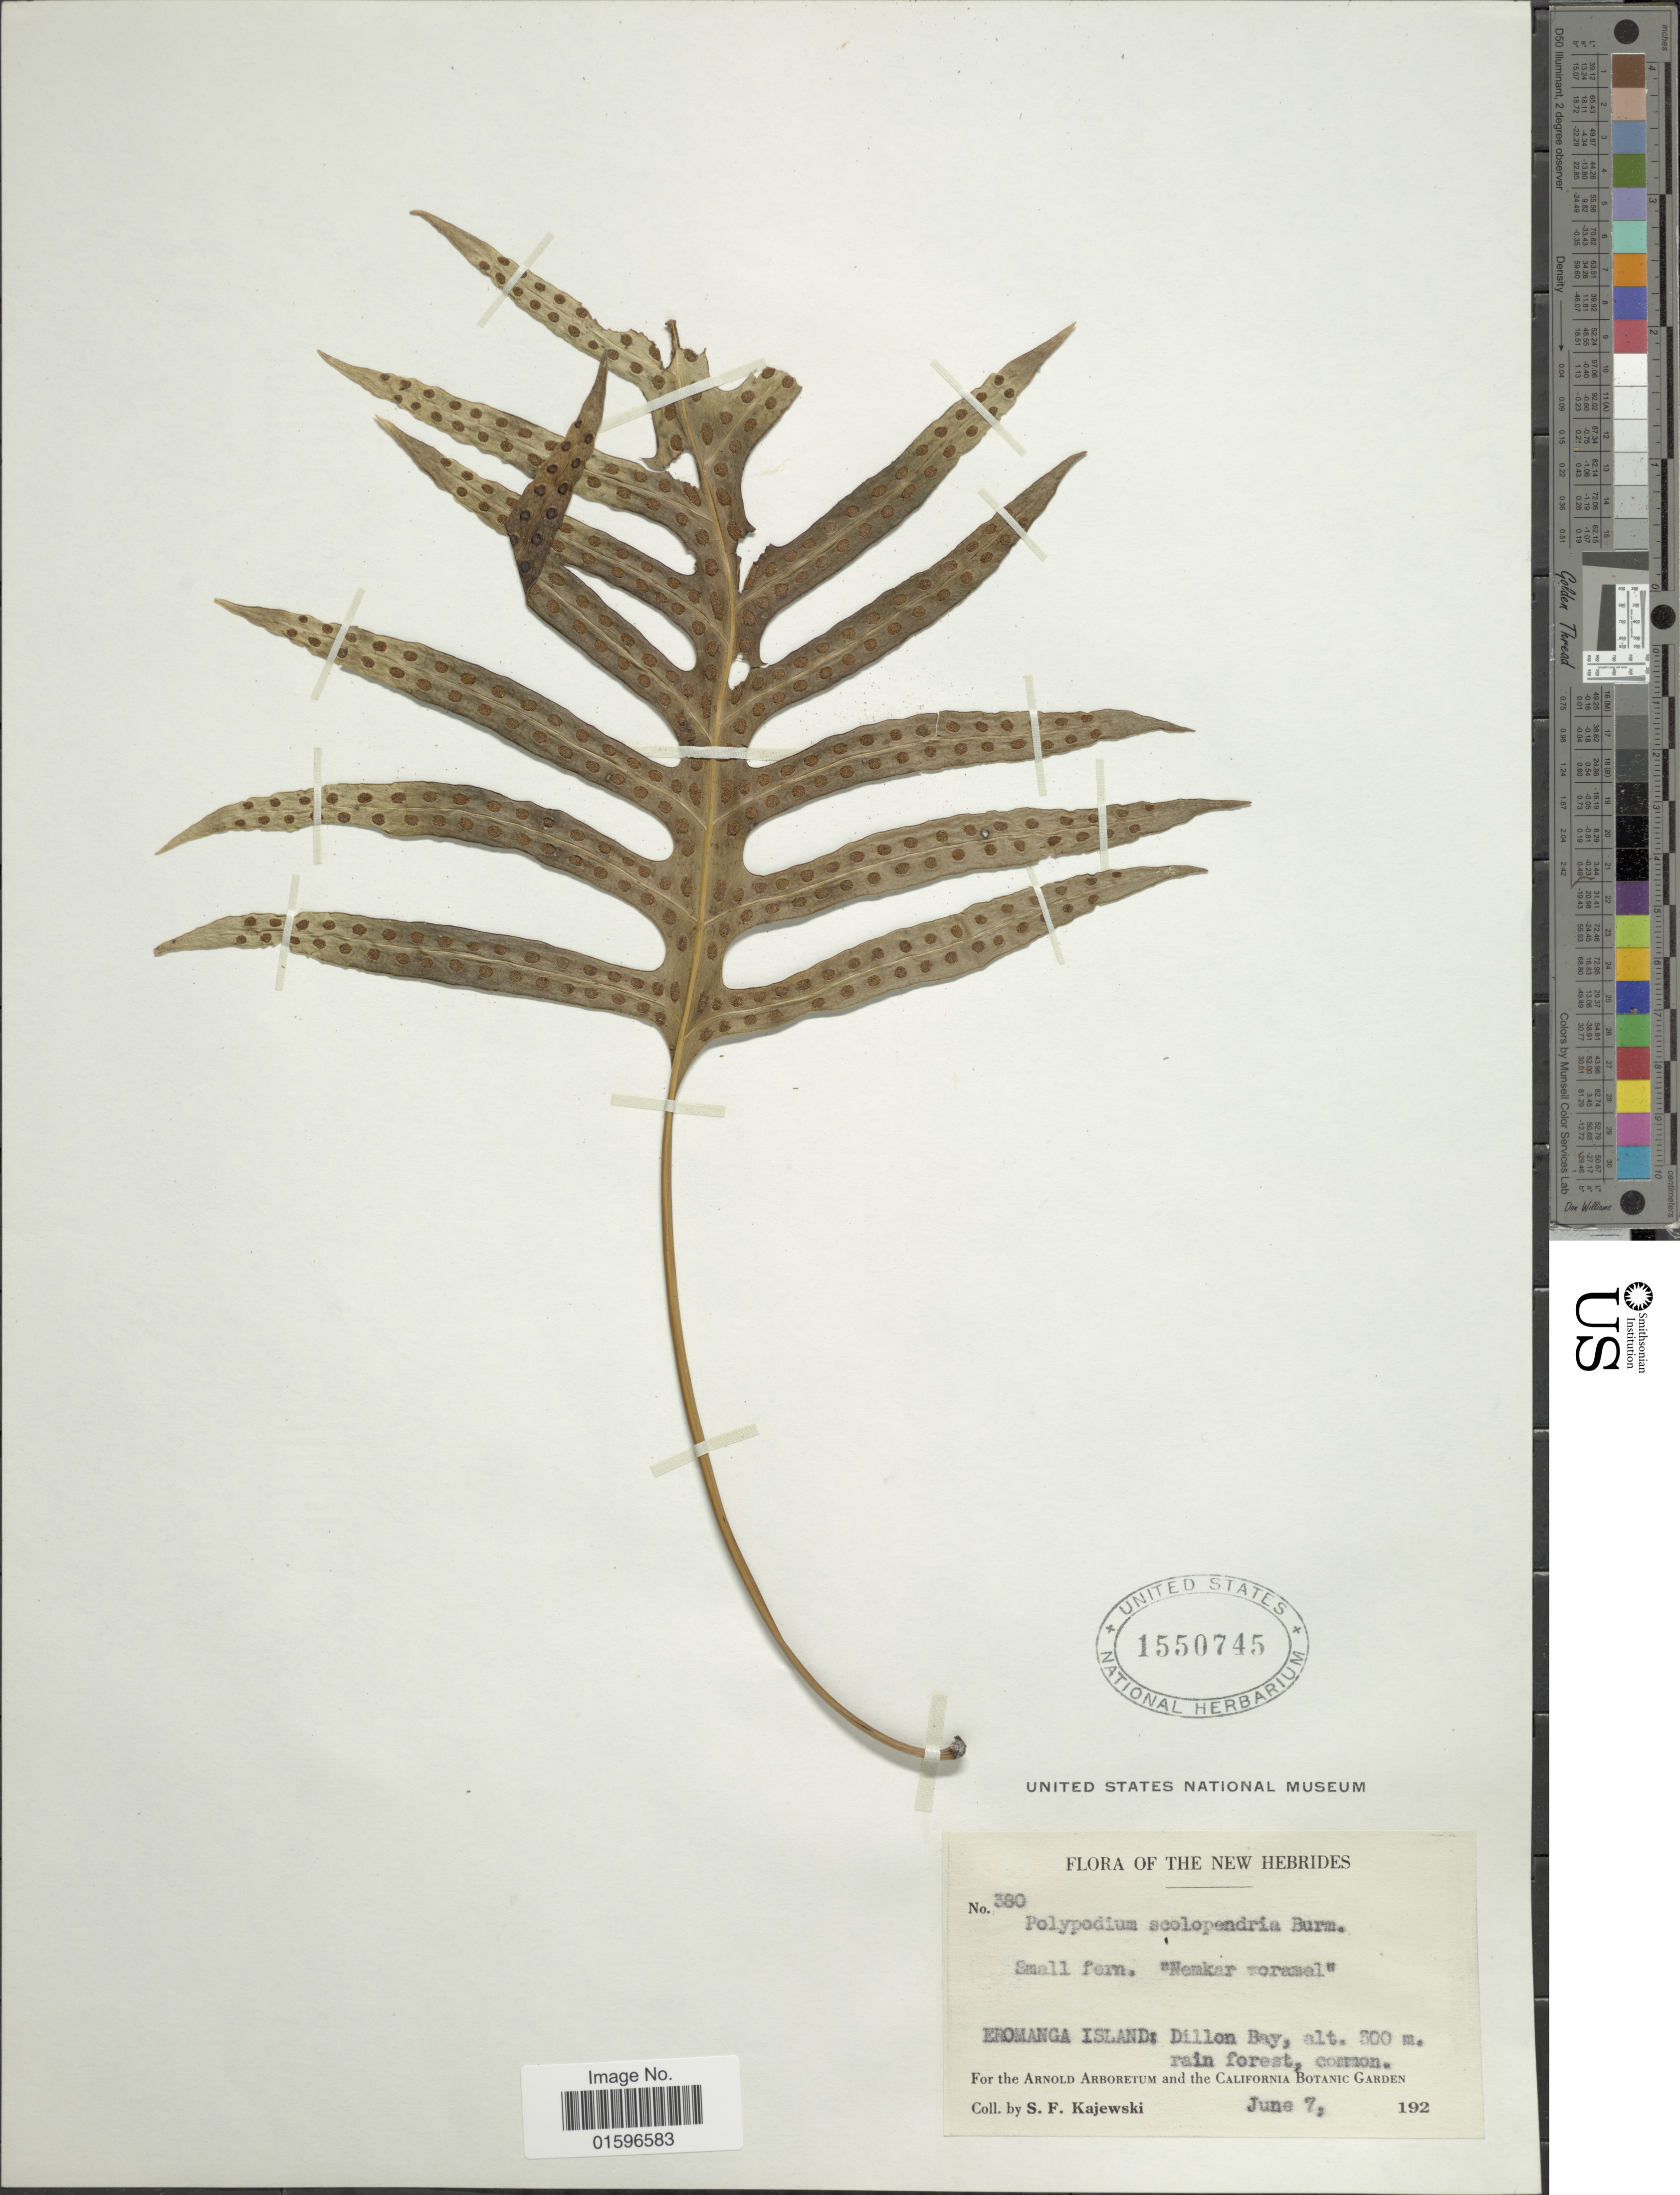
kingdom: Plantae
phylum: Tracheophyta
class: Polypodiopsida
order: Polypodiales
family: Polypodiaceae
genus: Polypodium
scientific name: Polypodium scolopendria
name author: Burm. f.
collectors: S. Kajewski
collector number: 380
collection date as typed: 07-06-192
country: Vanuatu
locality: The New Hebrides, Eromanga IslandL Dillon Bay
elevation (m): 300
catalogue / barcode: US 1550745